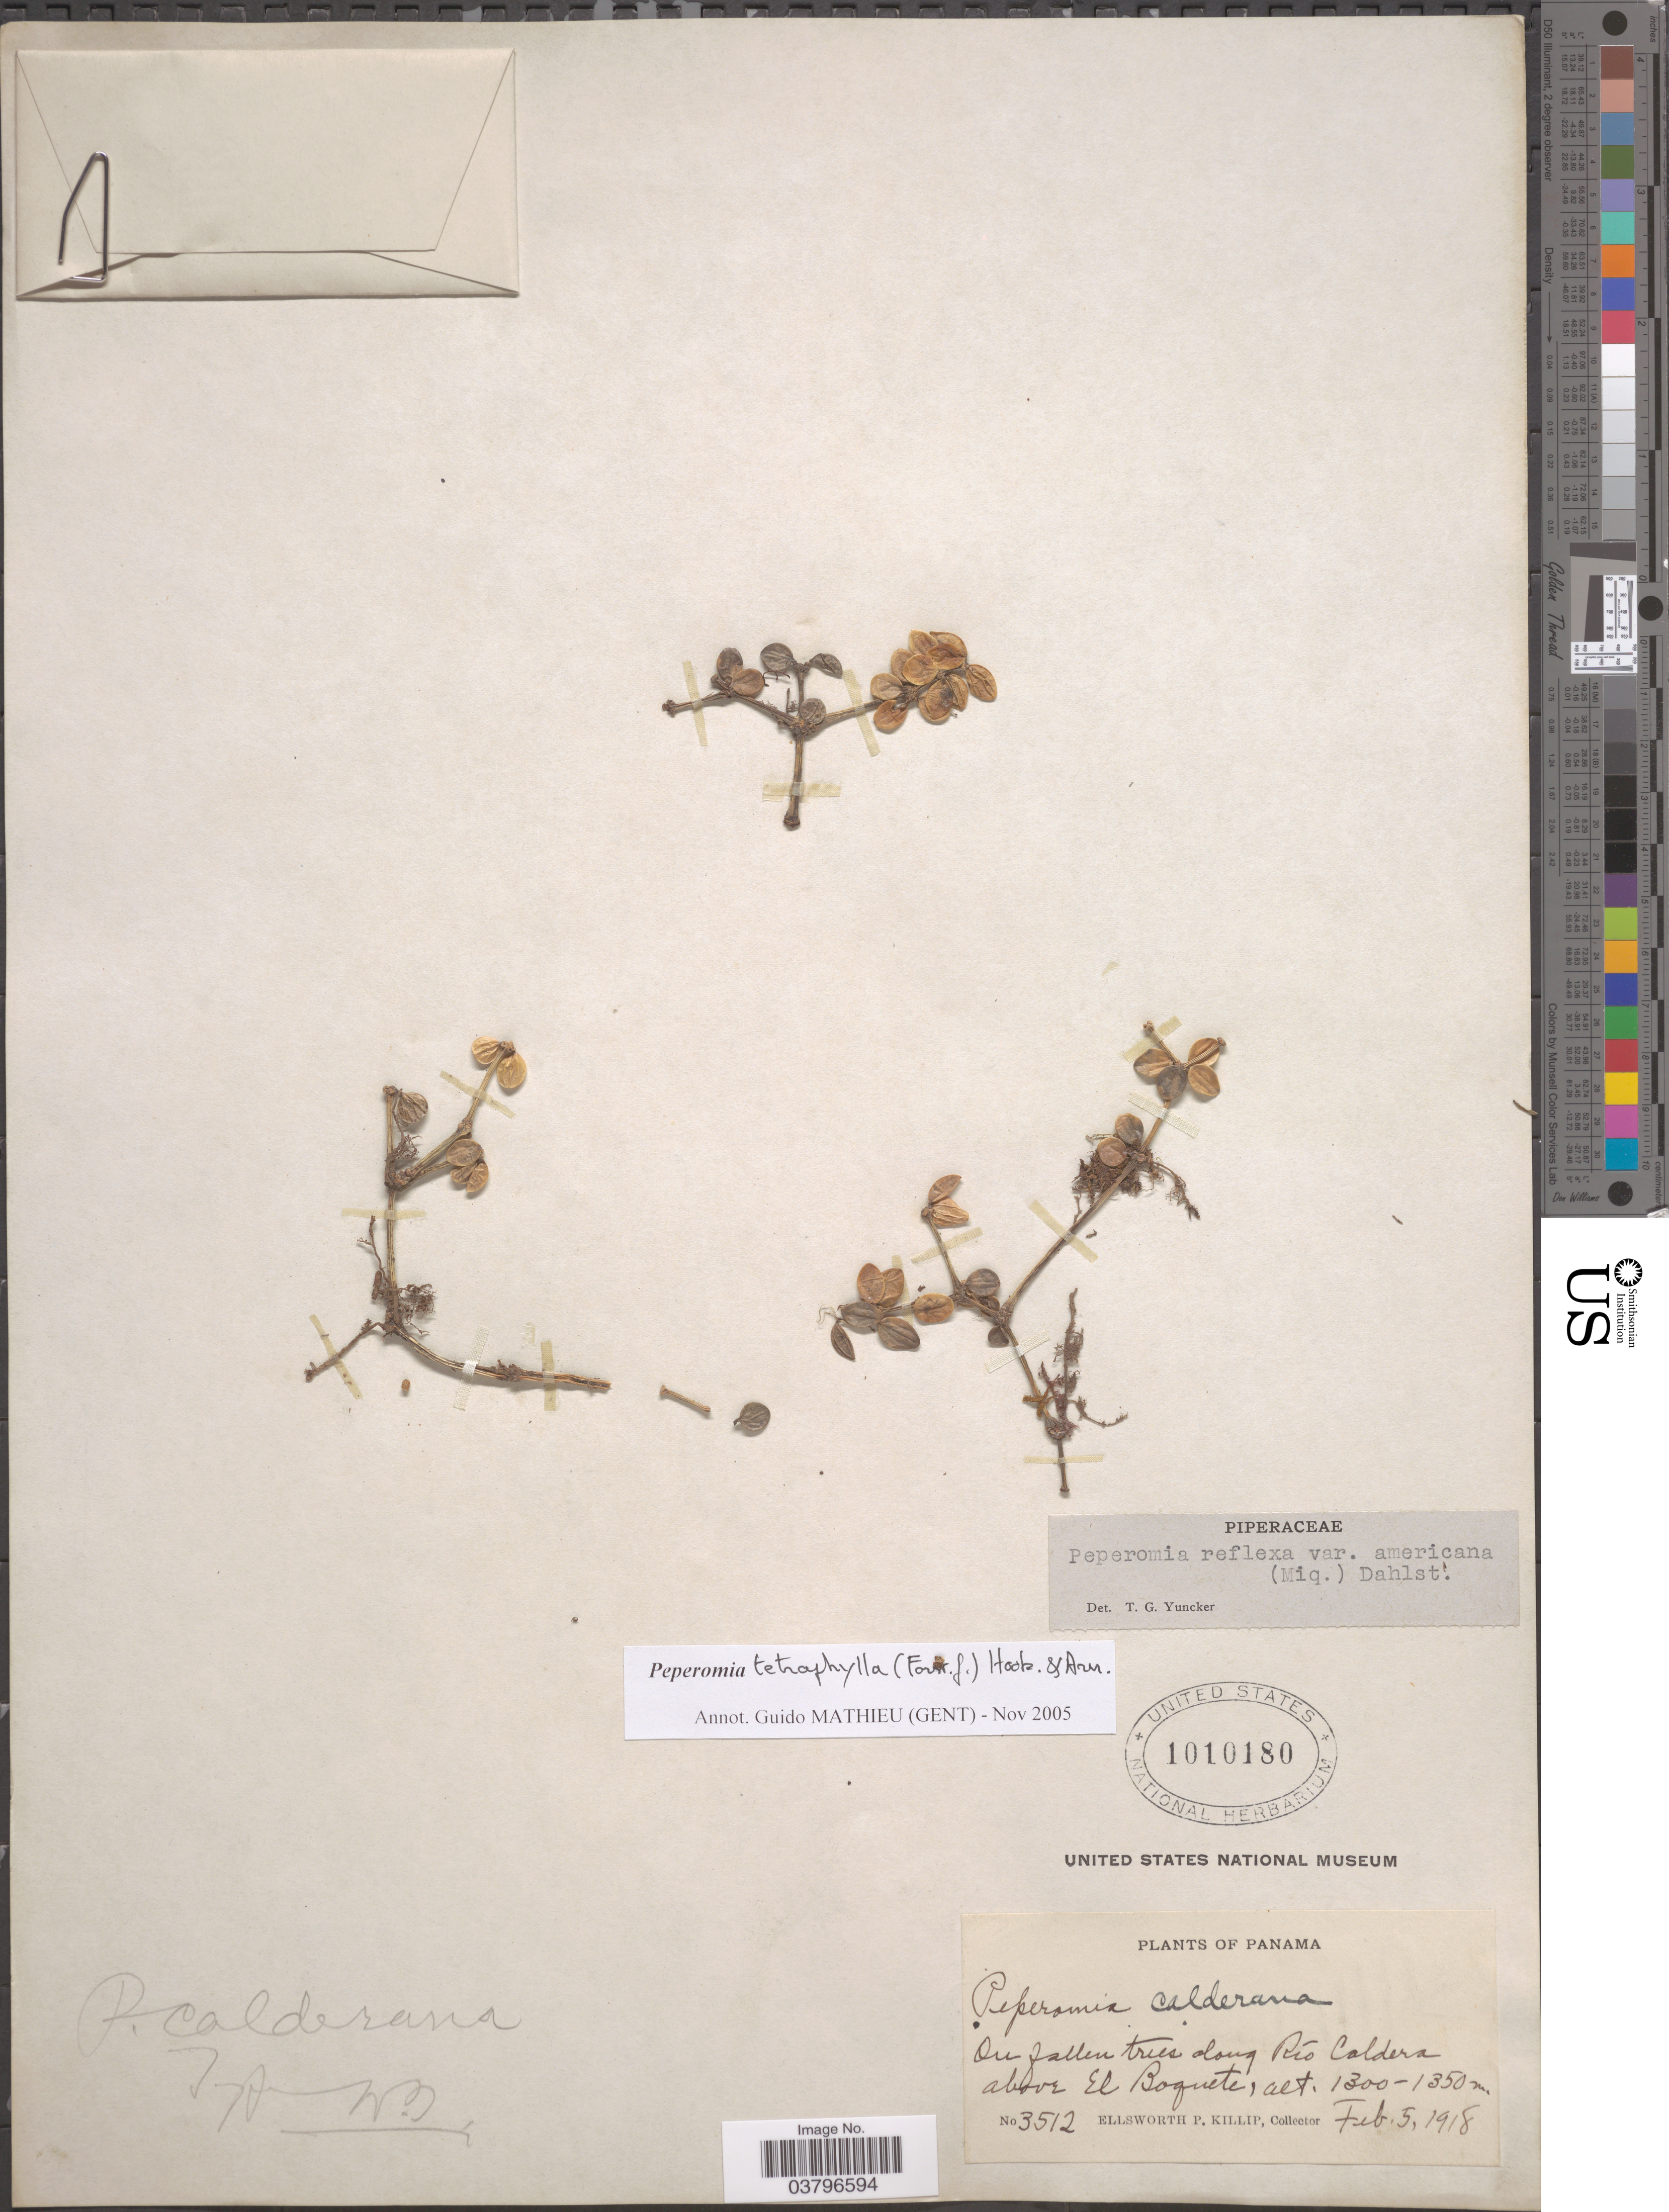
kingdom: Plantae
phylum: Tracheophyta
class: Magnoliopsida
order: Piperales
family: Piperaceae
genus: Peperomia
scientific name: Peperomia tetraphylla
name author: (G. Forst.) Hook. & Arn.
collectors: E. P. Killip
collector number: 3512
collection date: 1918-02-05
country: Panama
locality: Along río Caldera above El Boquete.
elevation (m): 1300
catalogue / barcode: US 1010180